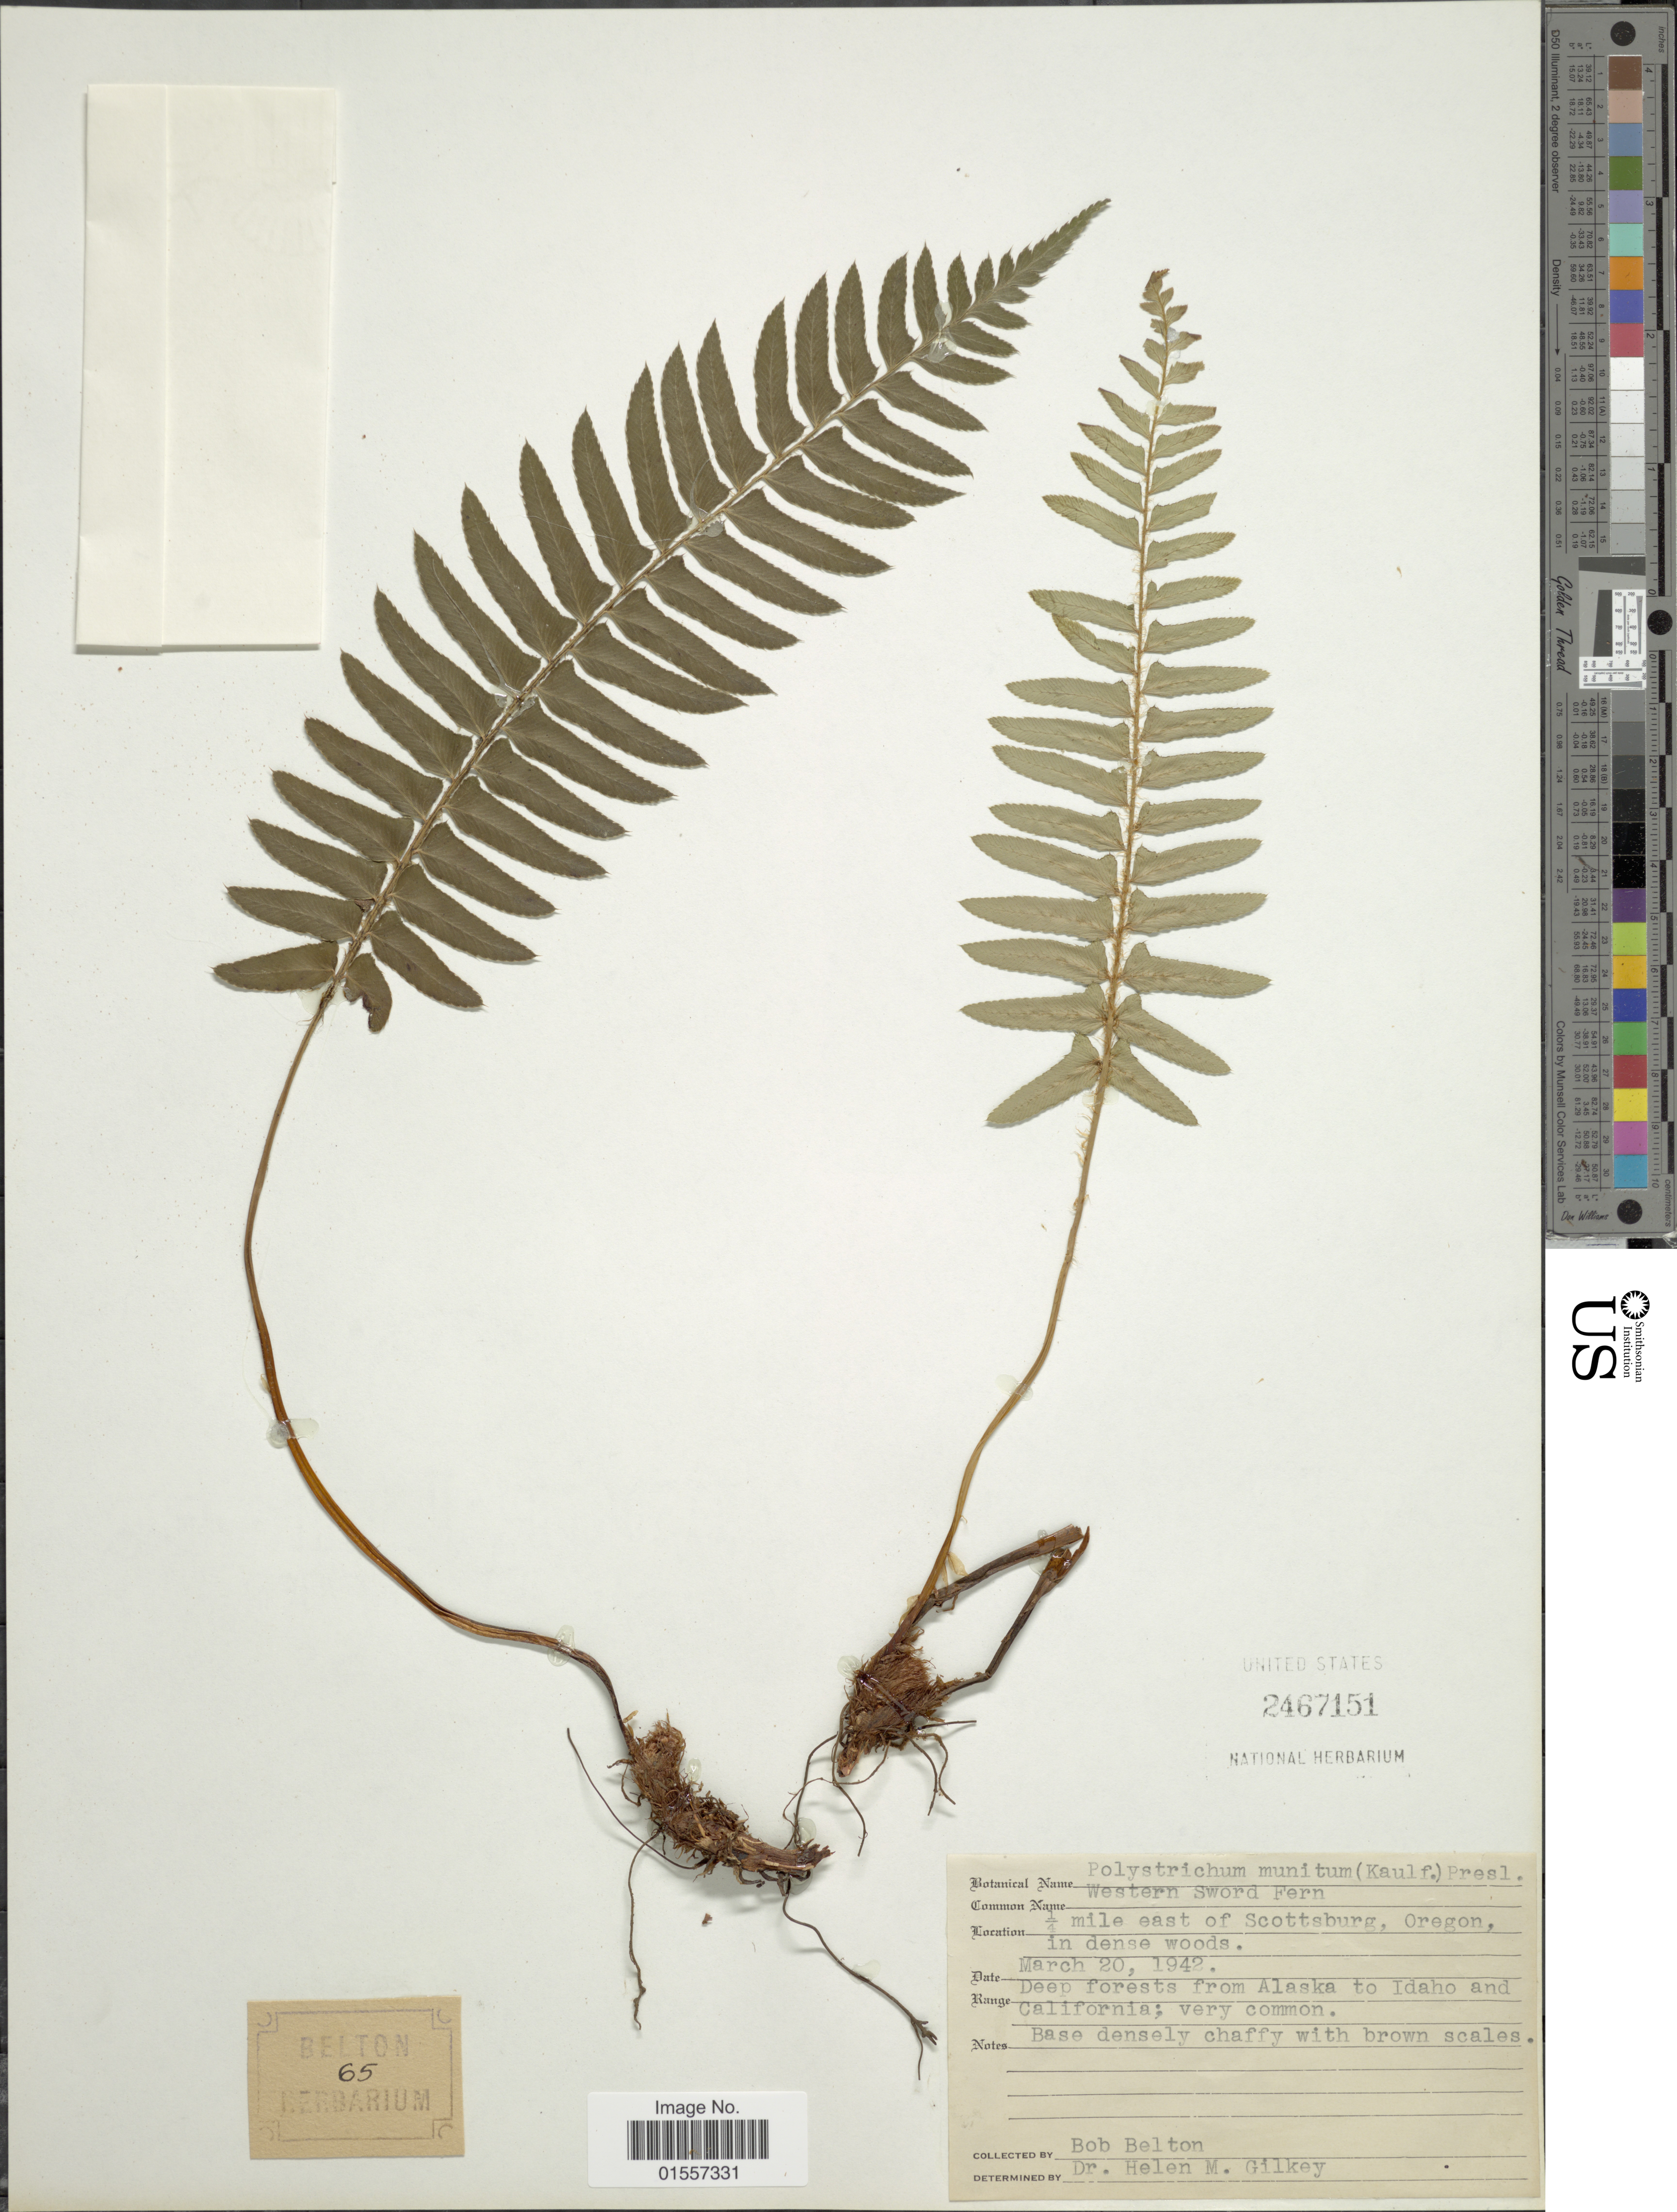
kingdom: Plantae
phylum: Tracheophyta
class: Polypodiopsida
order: Polypodiales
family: Dryopteridaceae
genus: Polystichum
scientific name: Polystichum munitum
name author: (Kaulf.) C. Presl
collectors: R. Belton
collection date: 1942-03-20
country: United States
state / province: Oregon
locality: ¼ mile east of Scottsburg, Oregon, in dense woods, Deep forests from Alaska to Idaho and California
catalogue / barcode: US 2467151